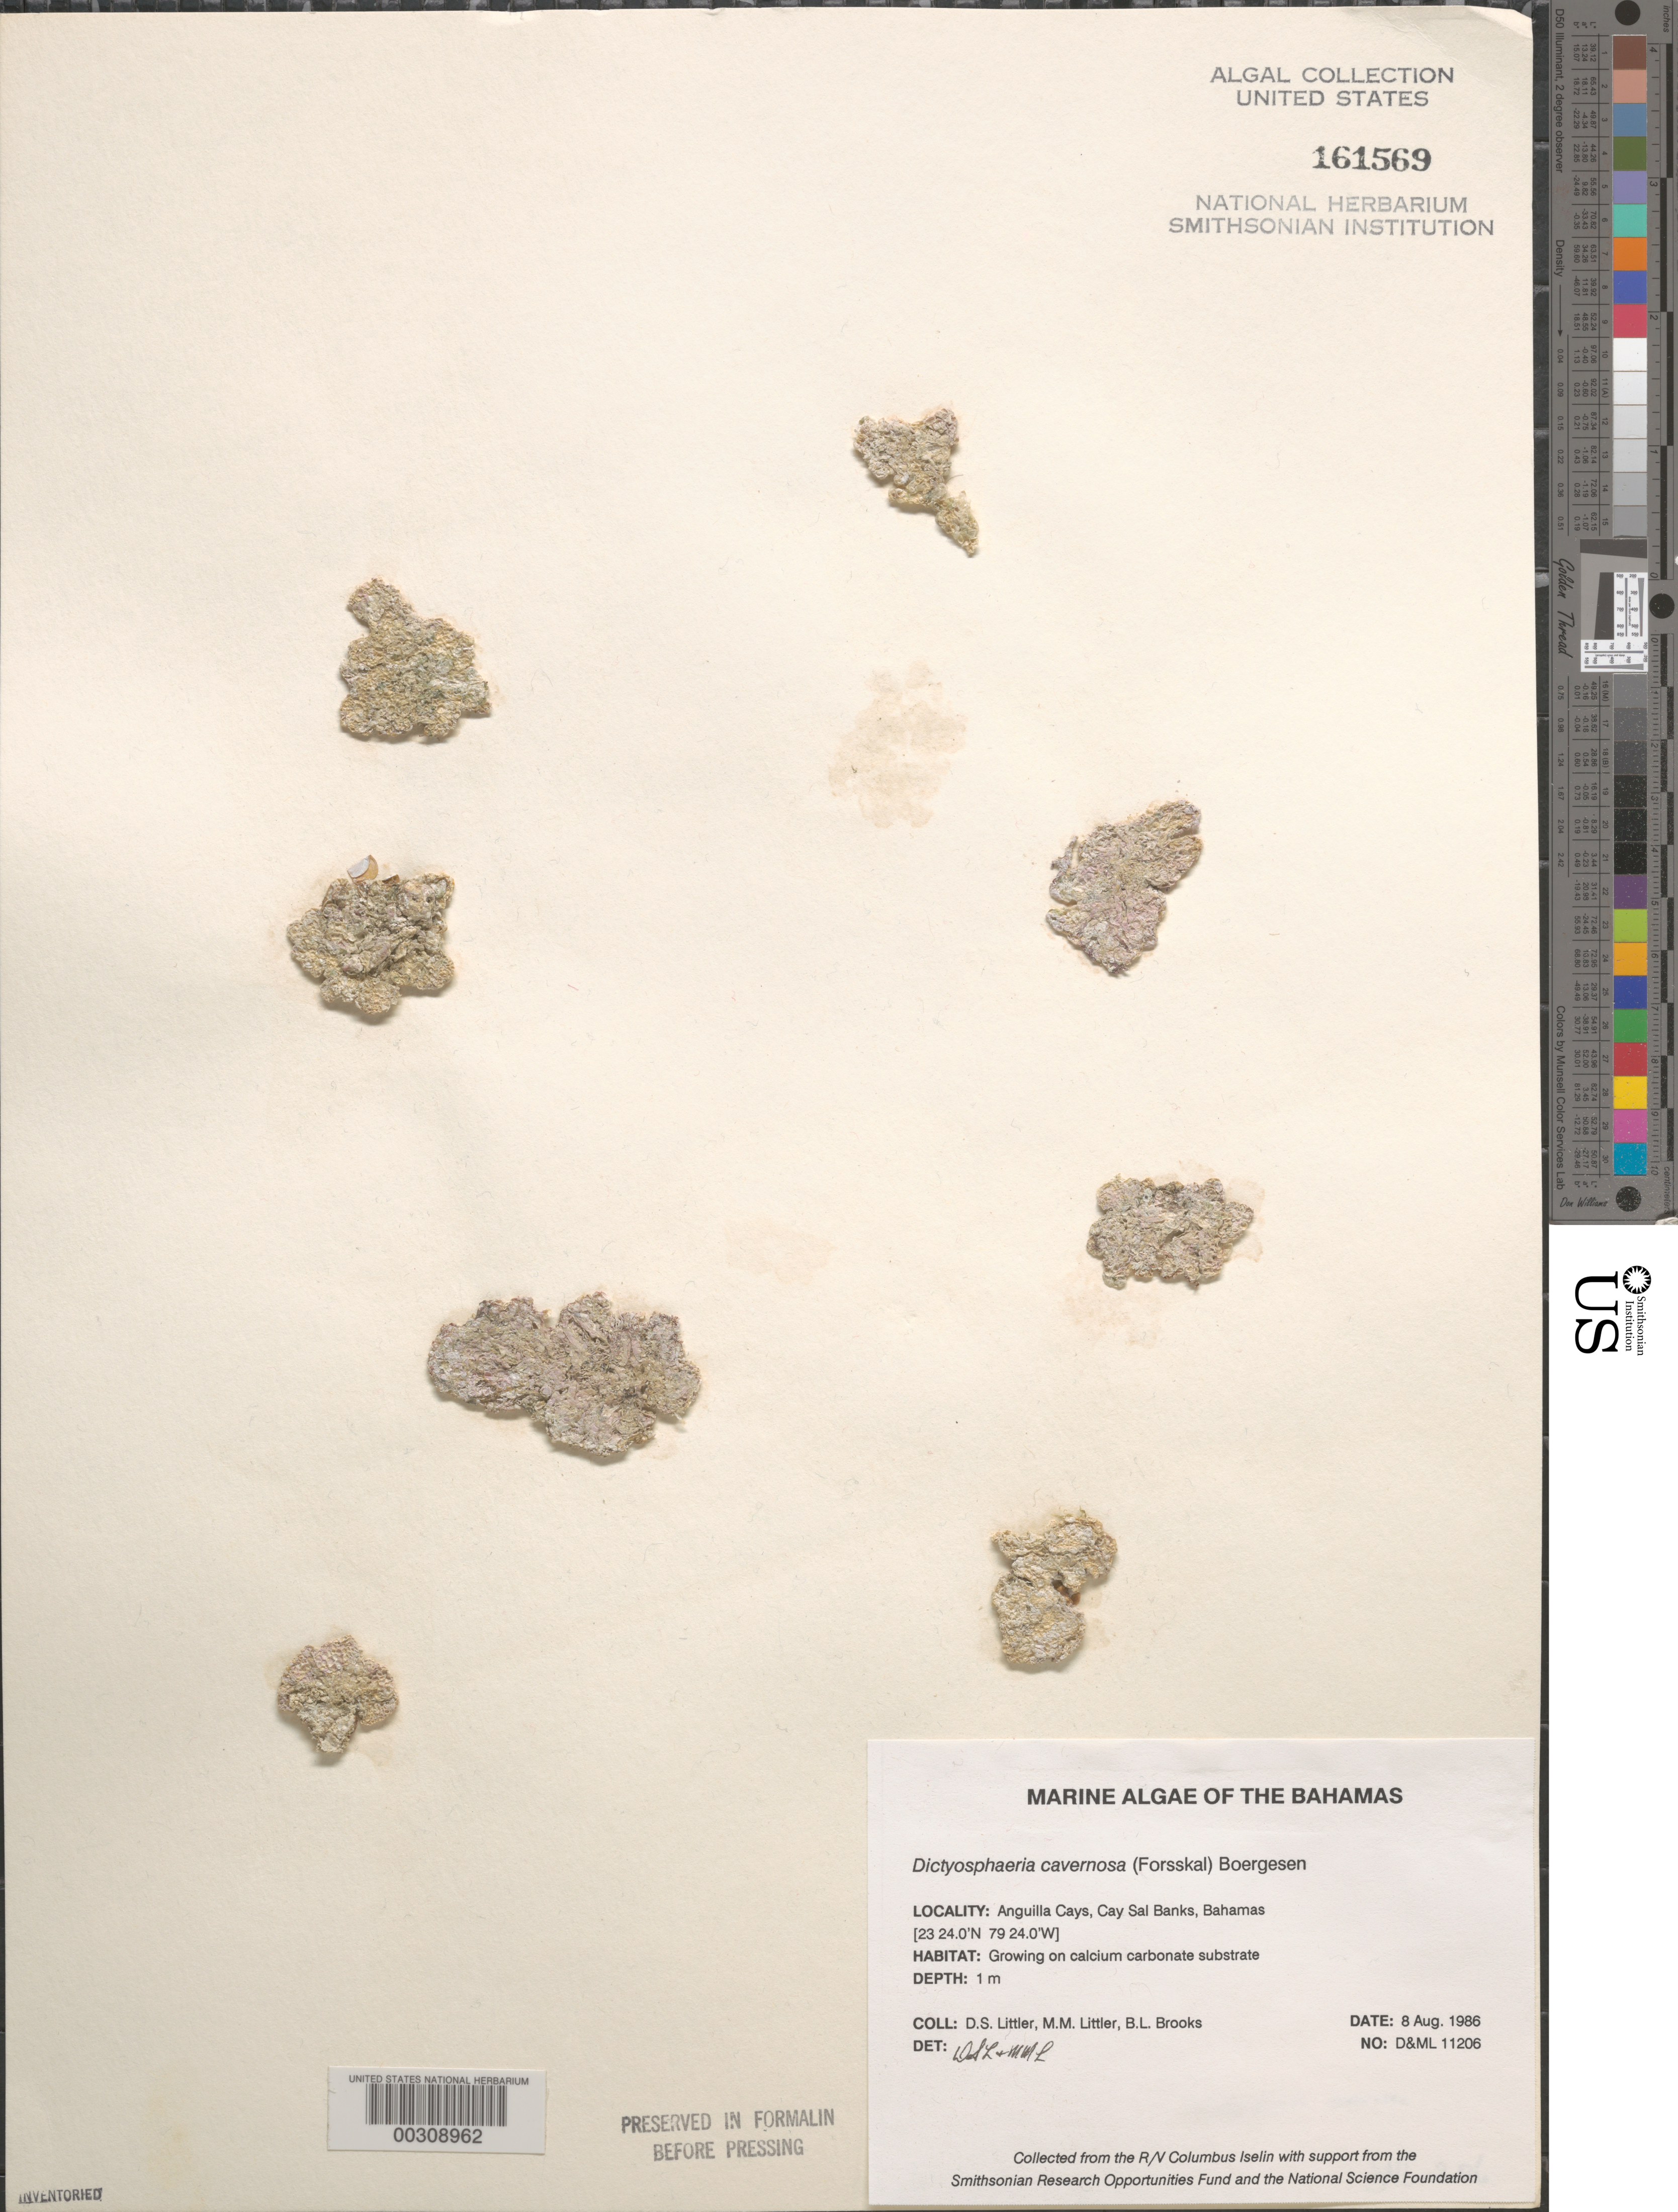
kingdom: Plantae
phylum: Chlorophyta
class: Ulvophyceae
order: Siphonocladales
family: Siphonocladaceae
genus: Dictyosphaeria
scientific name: Dictyosphaeria cavernosa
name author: (Forssk.) Børgesen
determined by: Littler, D. S.; Littler, M. M.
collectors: D. S. Littler, M. M. Littler & B. Brooks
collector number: D&ML 11206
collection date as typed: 08 Aug 1986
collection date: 1986-08-08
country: Bahamas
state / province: Bimini Banks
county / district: Bimini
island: Anguilla Cays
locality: Cay Sal Banks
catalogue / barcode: US 161569